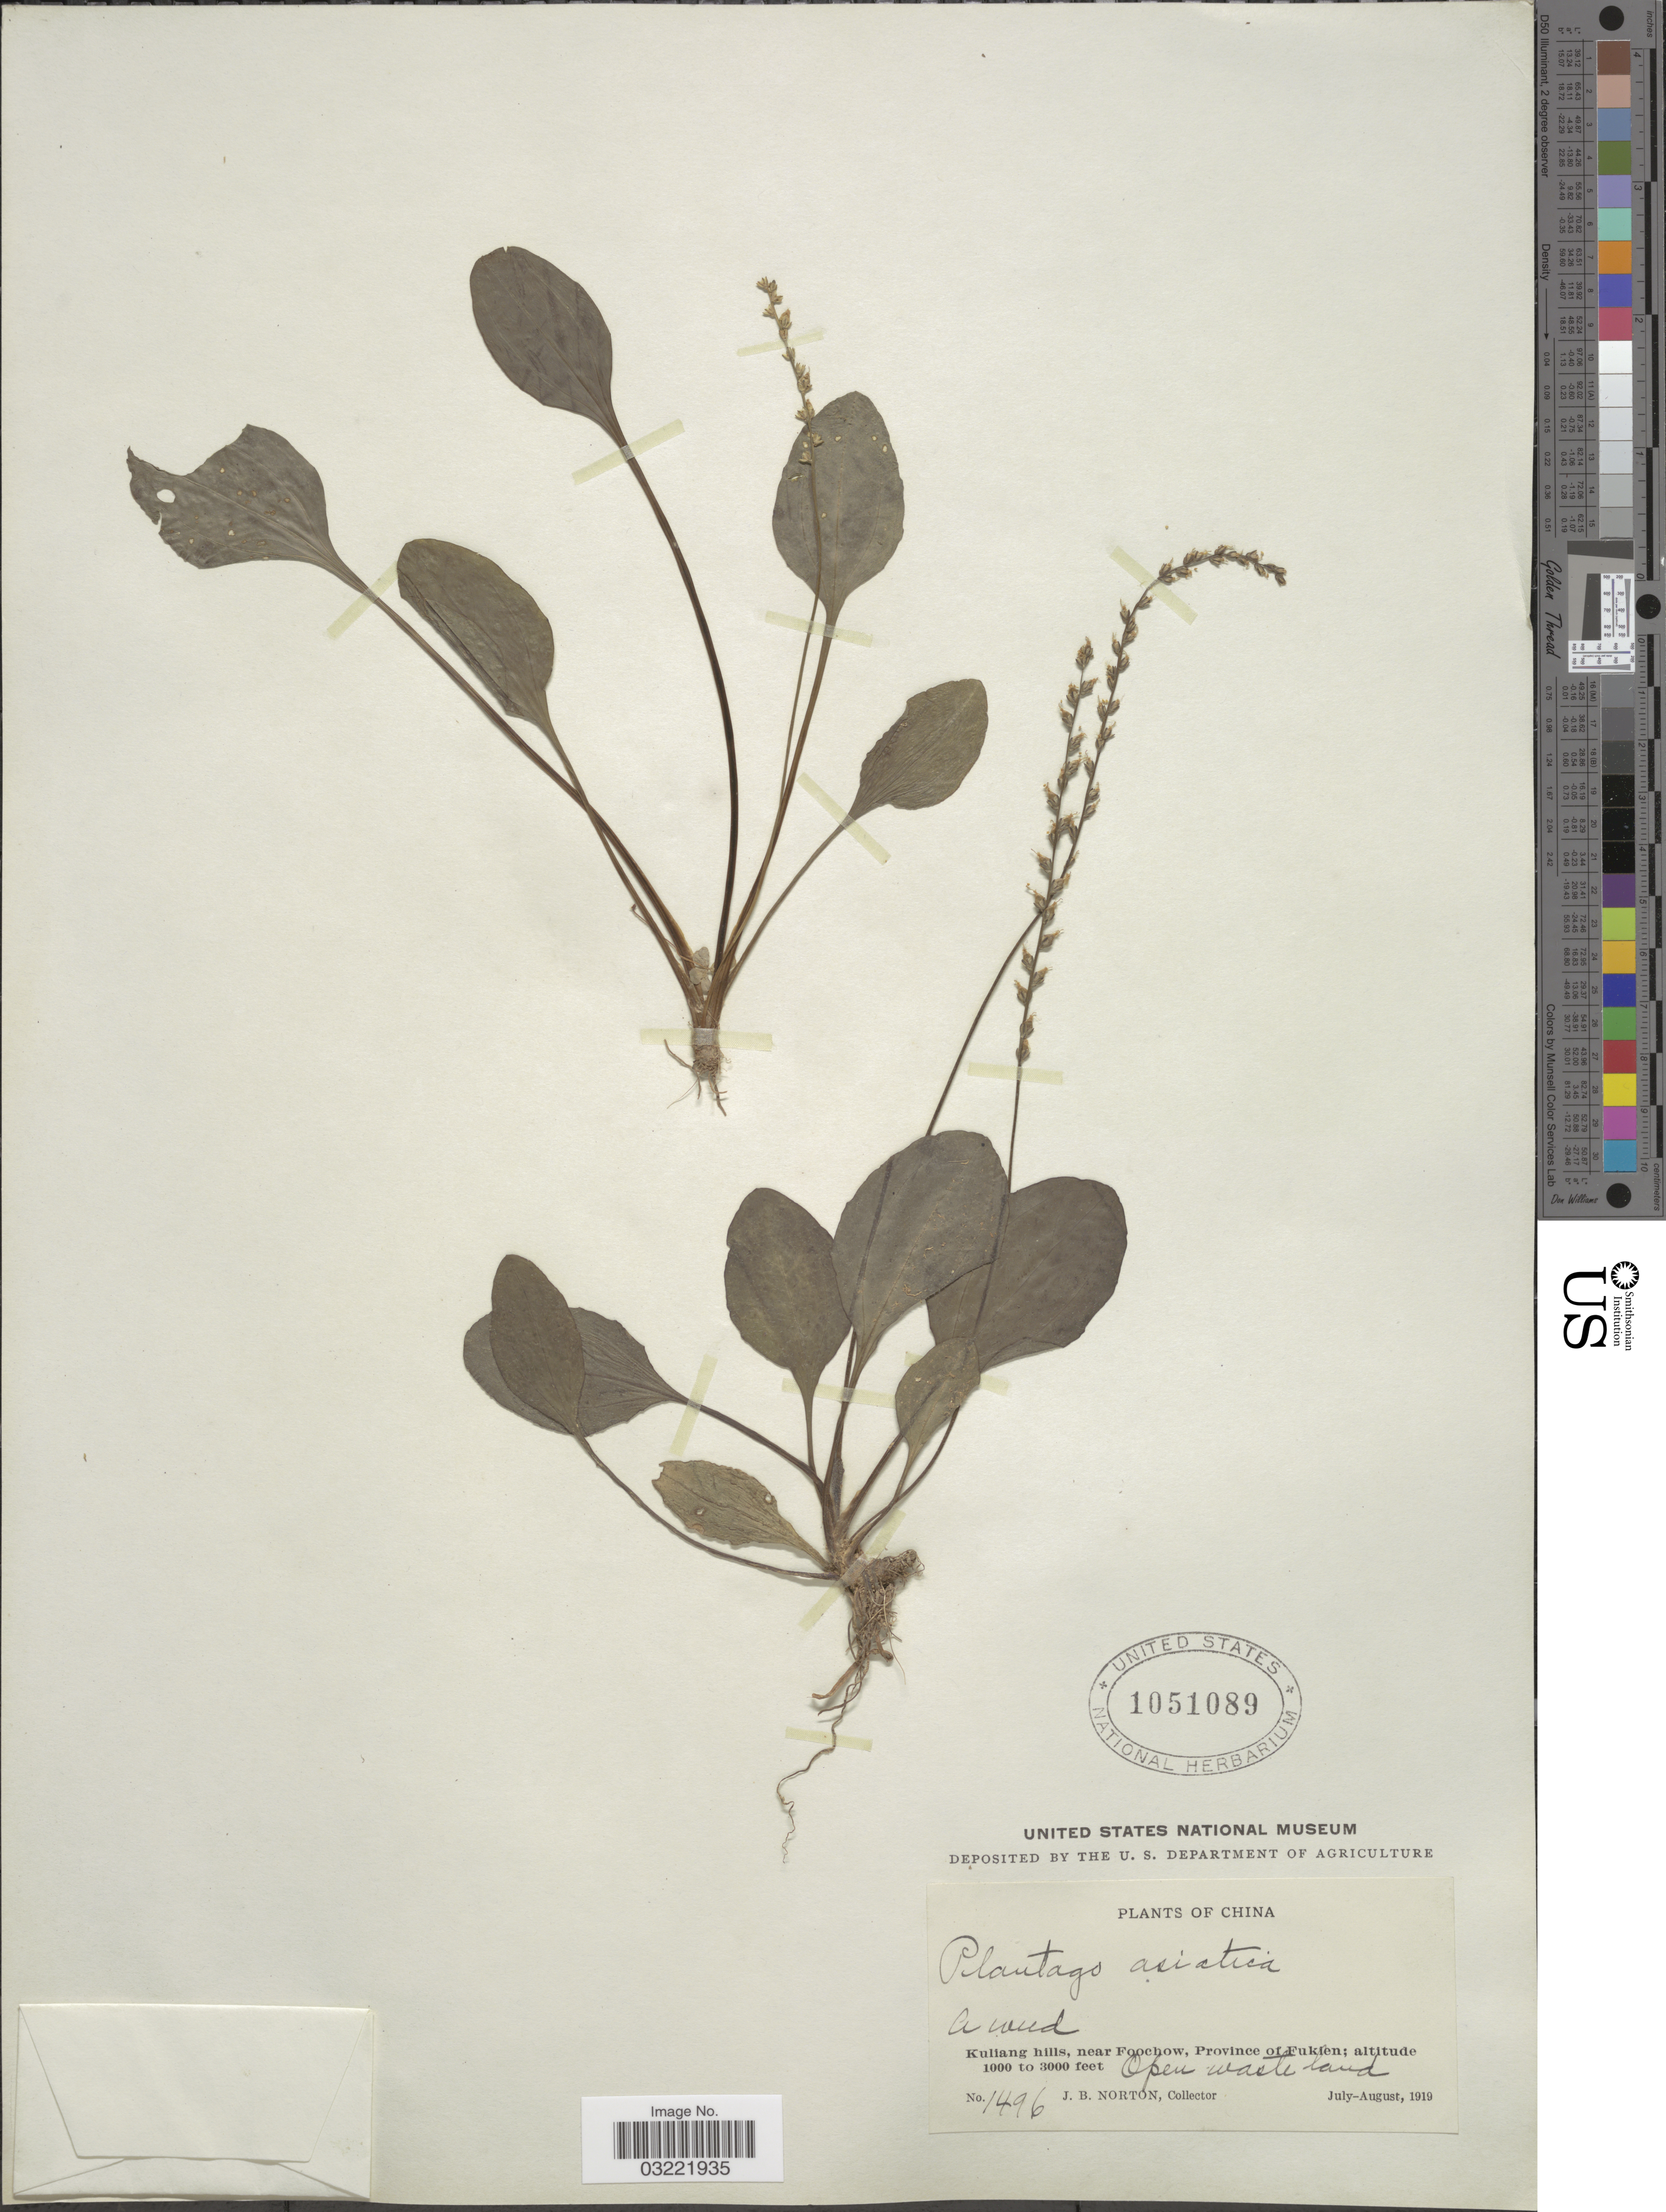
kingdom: Plantae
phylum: Tracheophyta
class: Magnoliopsida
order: Lamiales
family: Plantaginaceae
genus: Plantago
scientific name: Plantago asiatica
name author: L.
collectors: J. B. Norton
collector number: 1496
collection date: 1919-07/1919-08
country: China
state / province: Fujian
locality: Kuliang hills, near Foochow, Province of Fukien.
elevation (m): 305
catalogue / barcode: US 1051089